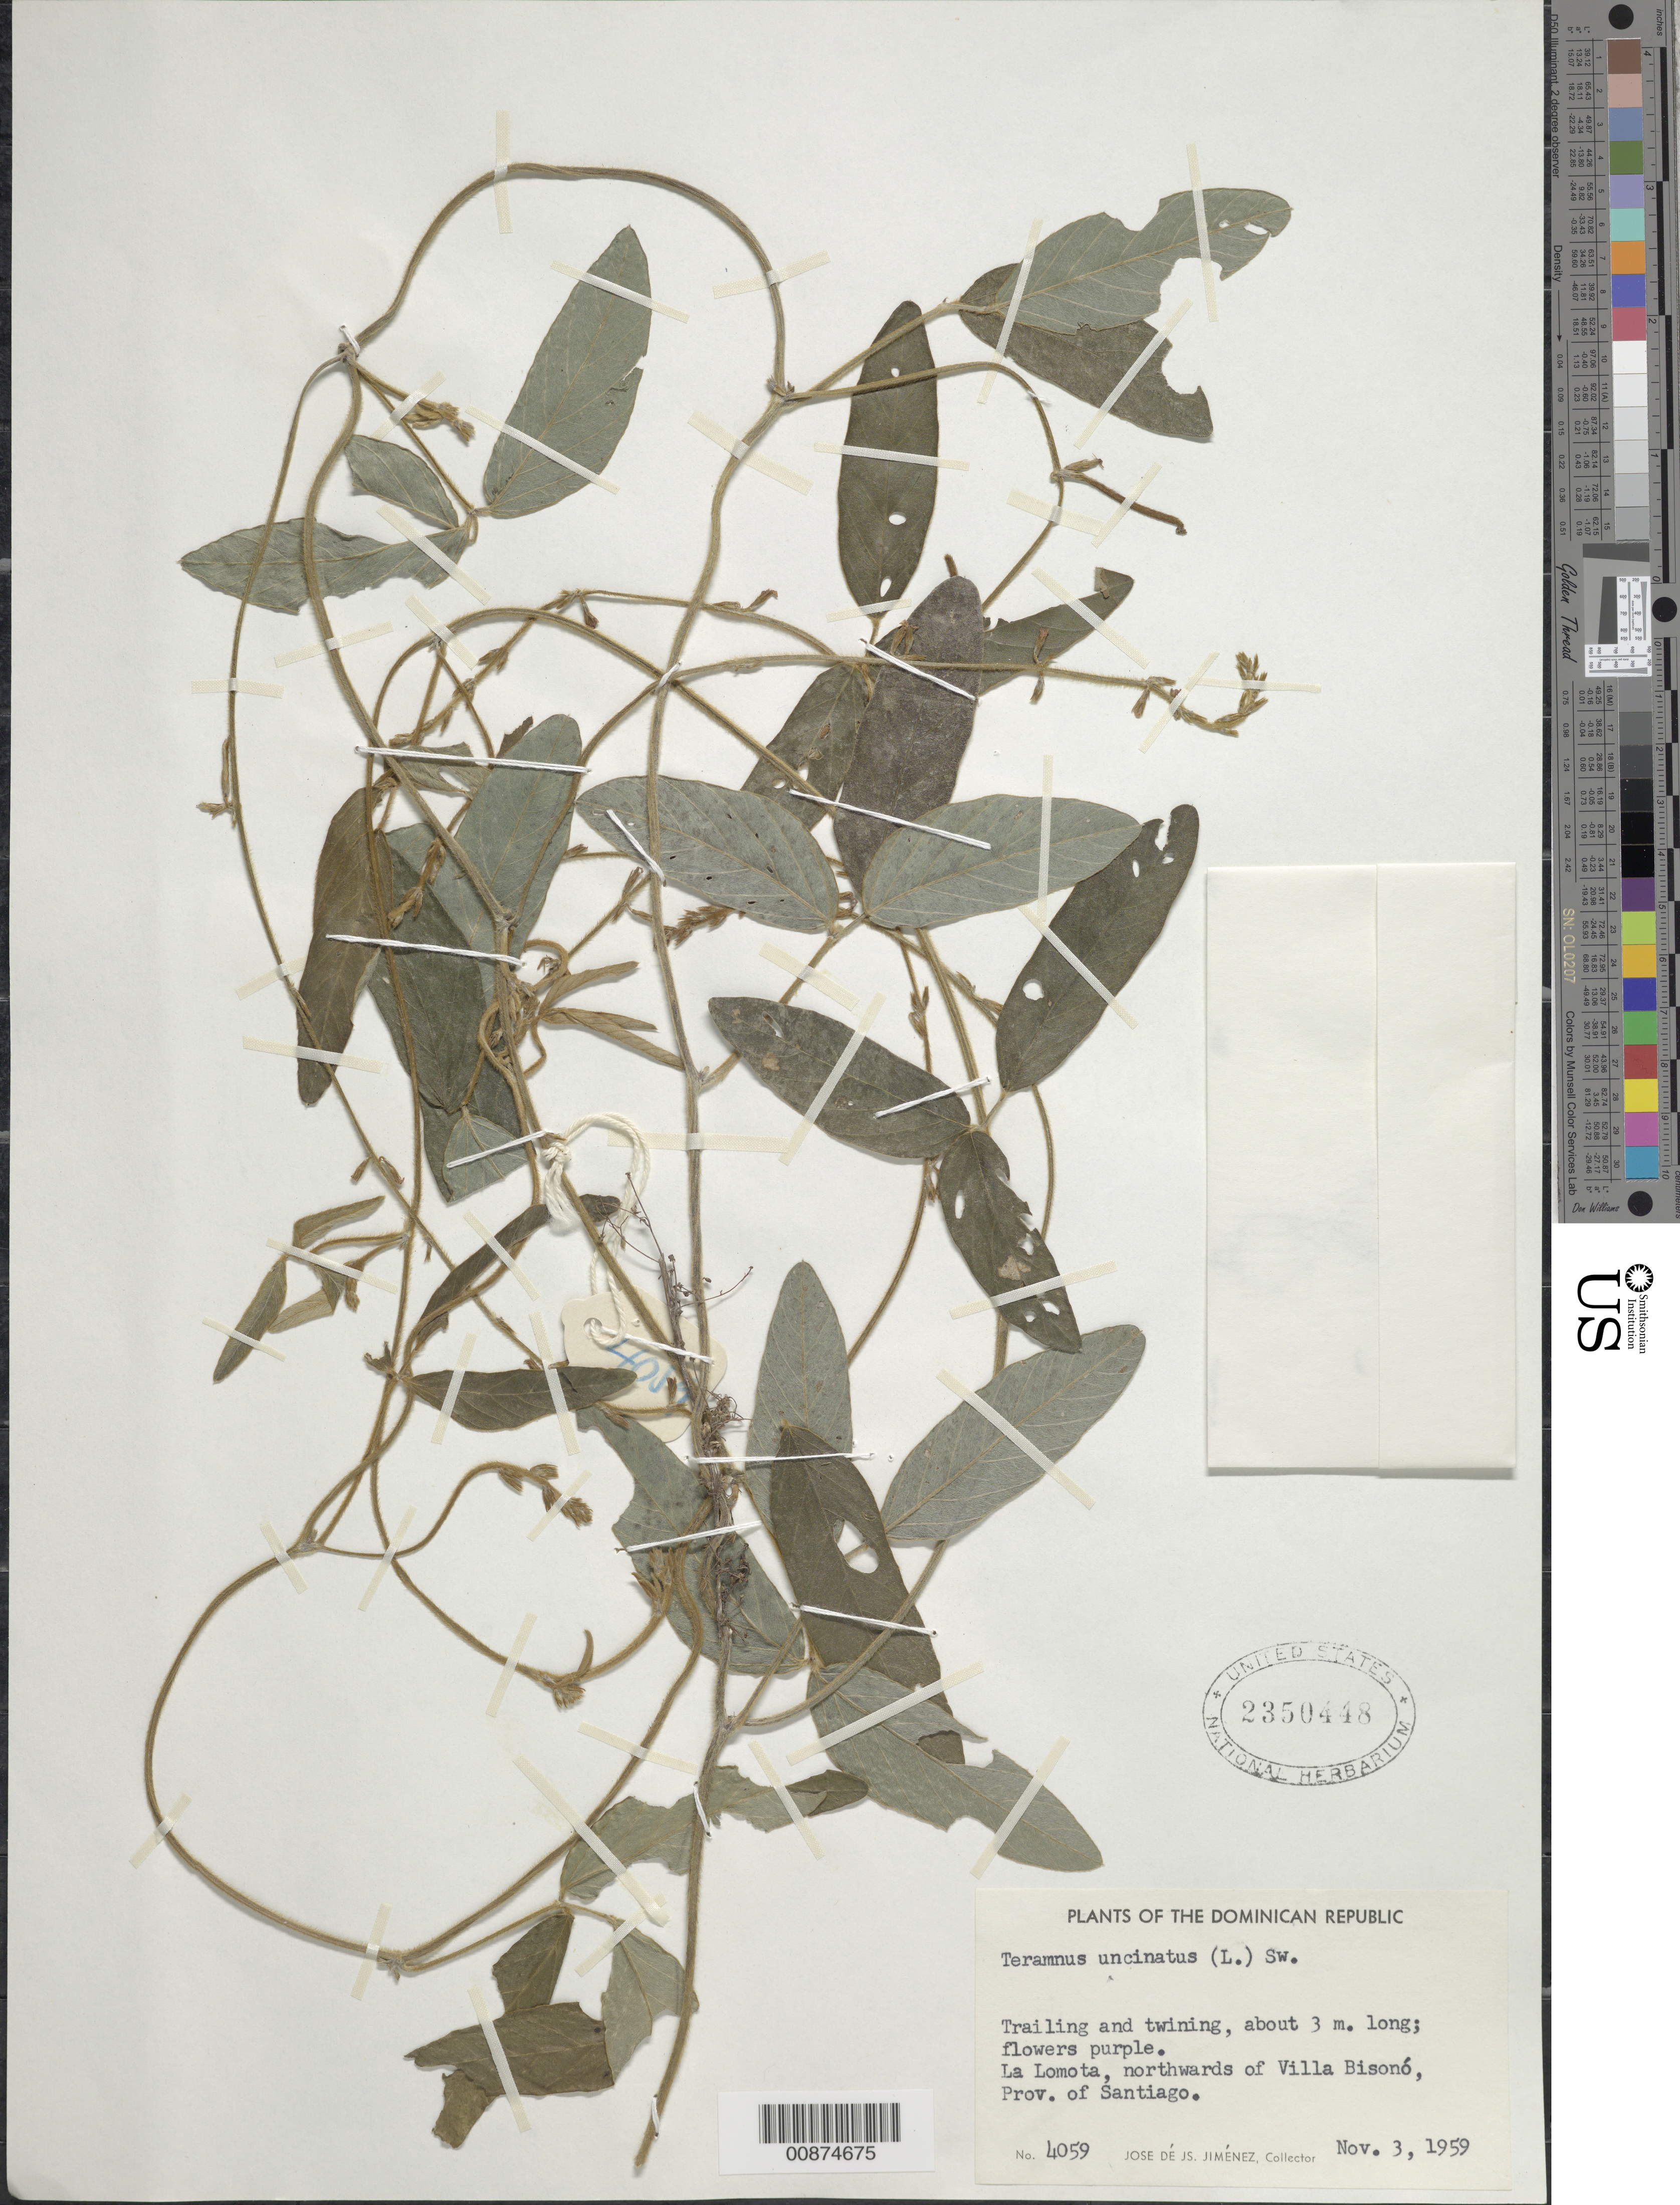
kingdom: Plantae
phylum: Tracheophyta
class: Magnoliopsida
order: Fabales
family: Fabaceae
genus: Teramnus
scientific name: Teramnus uncinatus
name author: (L.) Sw.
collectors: J. J. Jiménez Almonte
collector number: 4059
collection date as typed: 03 Nov 1959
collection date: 1959-11-03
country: Dominican Republic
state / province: Santiago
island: Hispaniola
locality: La Lomota, northwards of Villa Bisonó.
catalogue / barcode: US 2350448